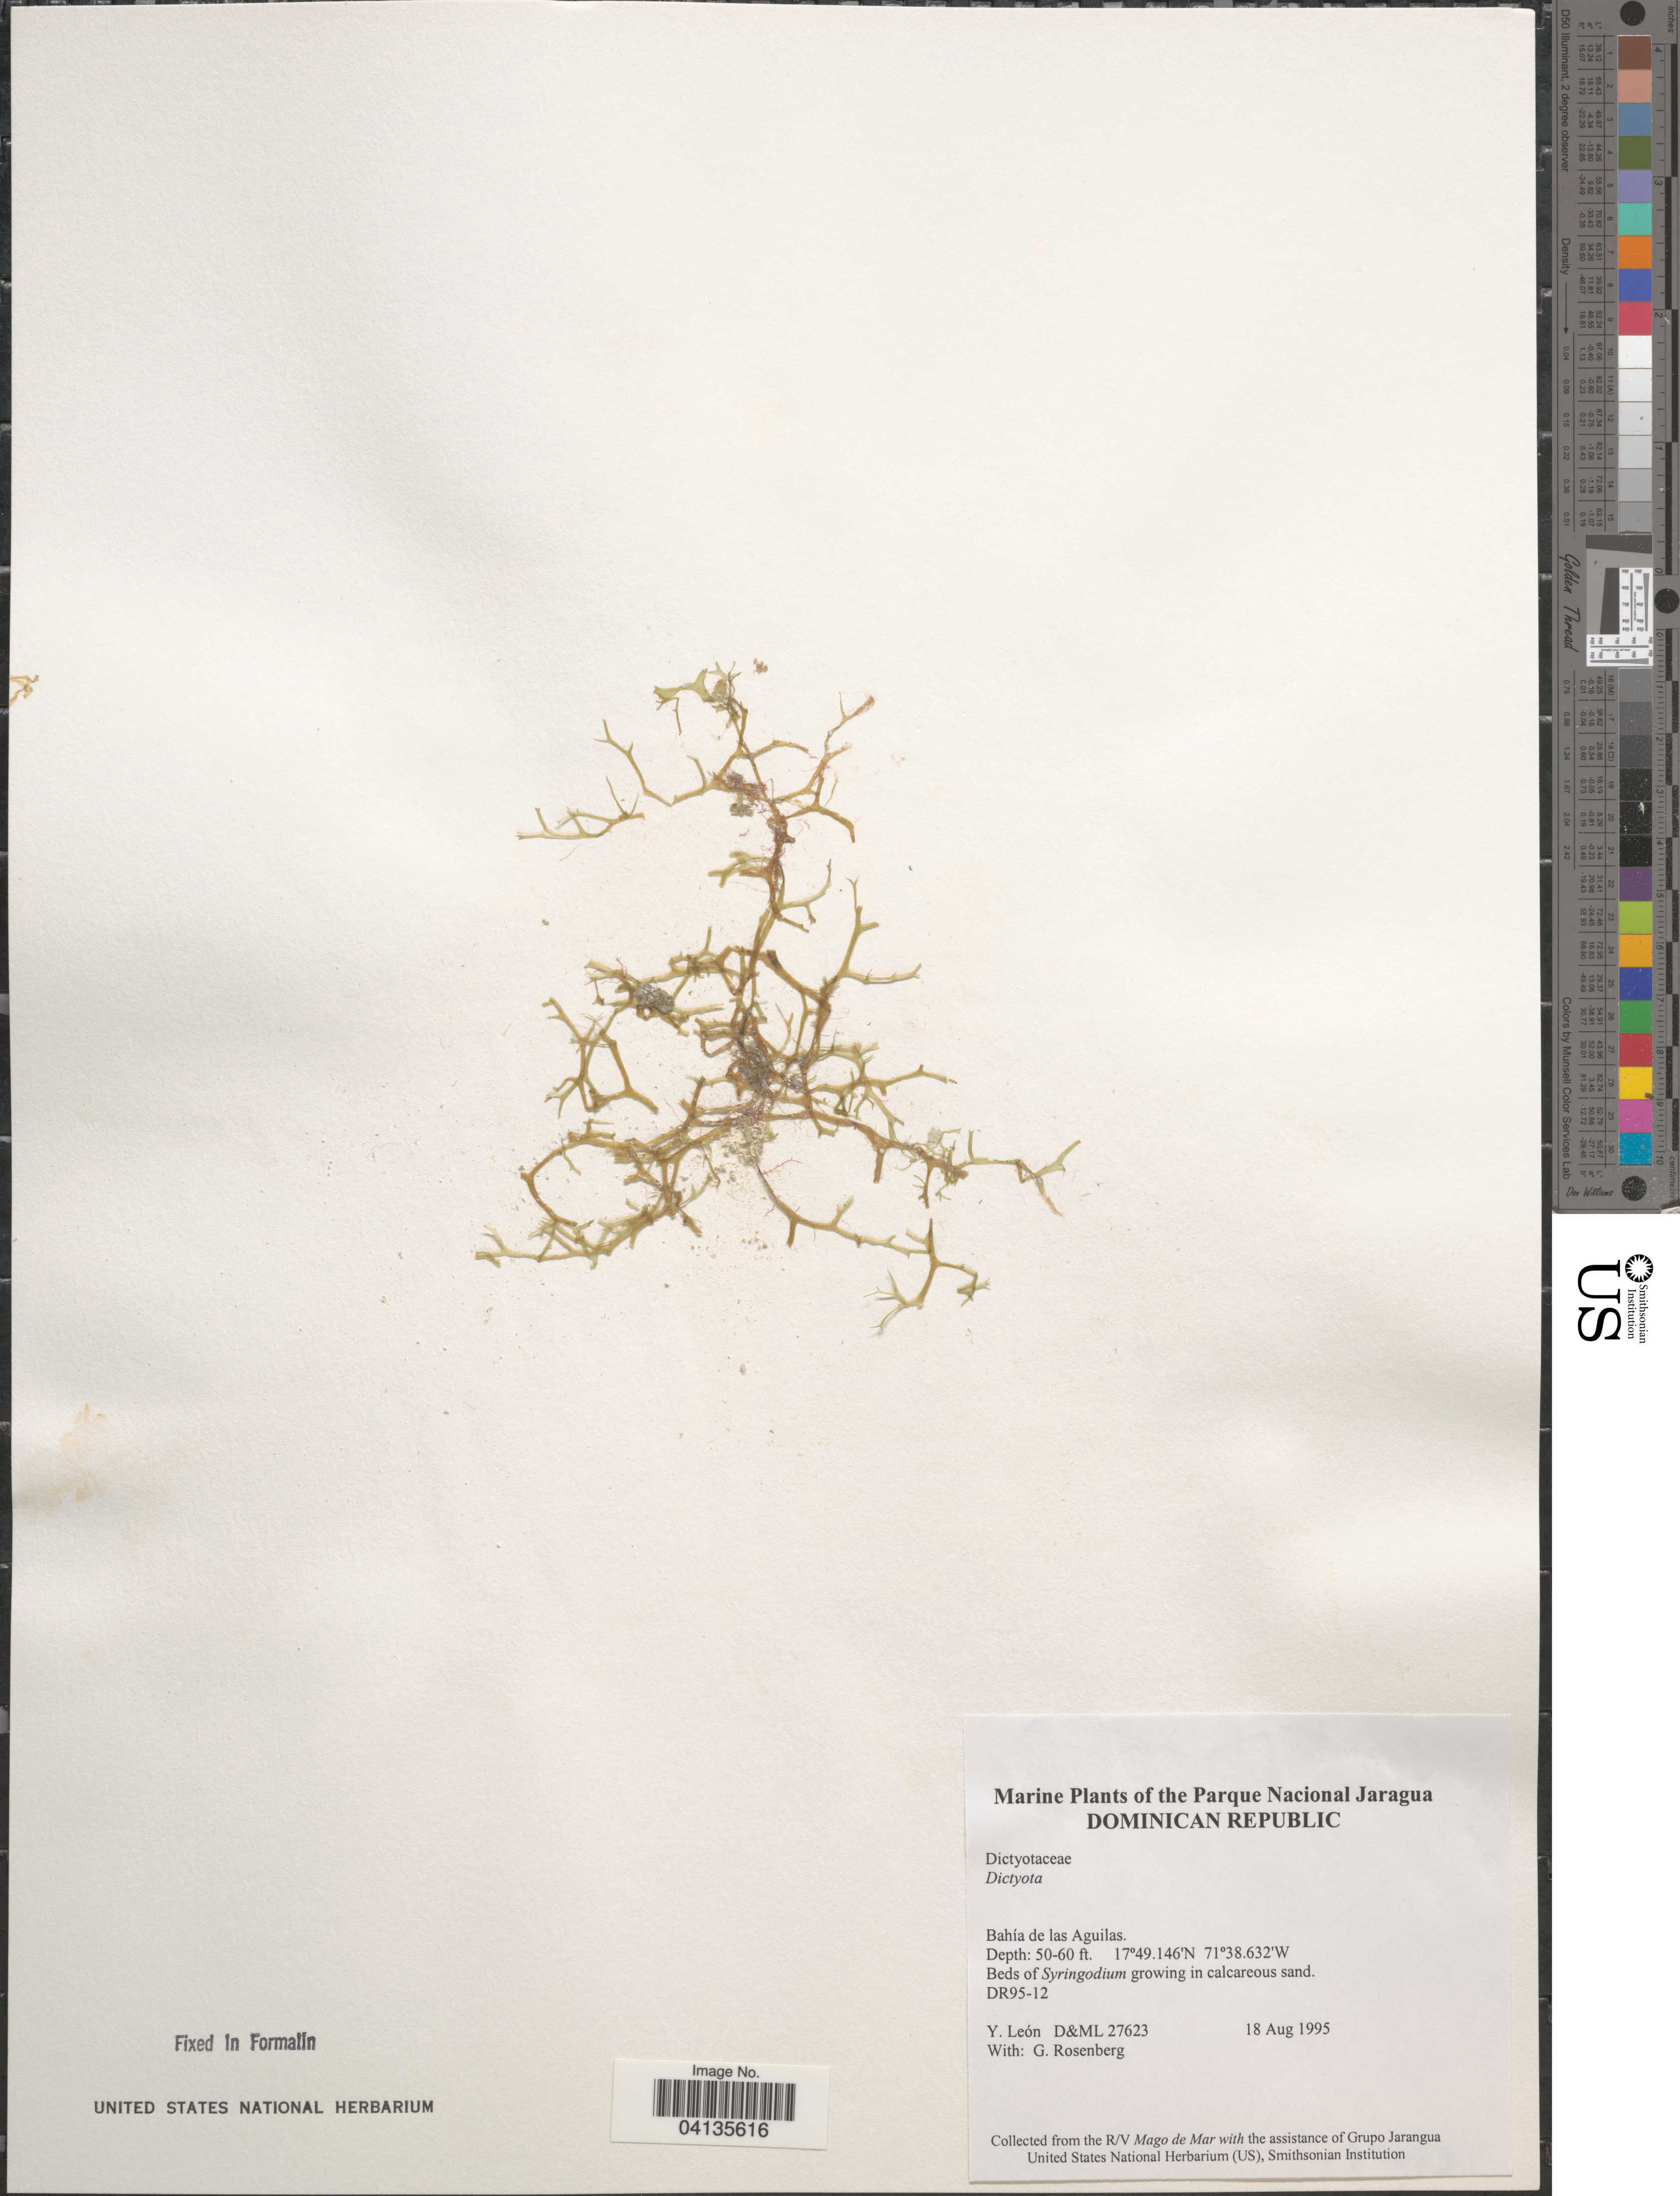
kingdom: Chromista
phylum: Ochrophyta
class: Phaeophyceae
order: Dictyotales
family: Dictyotaceae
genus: Dictyota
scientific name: Dictyota sp.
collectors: Y. León & G. Rosenberg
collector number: D&ML27623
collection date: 1995-08-18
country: Dominican Republic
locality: Parque Nacional Jaragua. Bahía de las Aguilas.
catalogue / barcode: US 238531